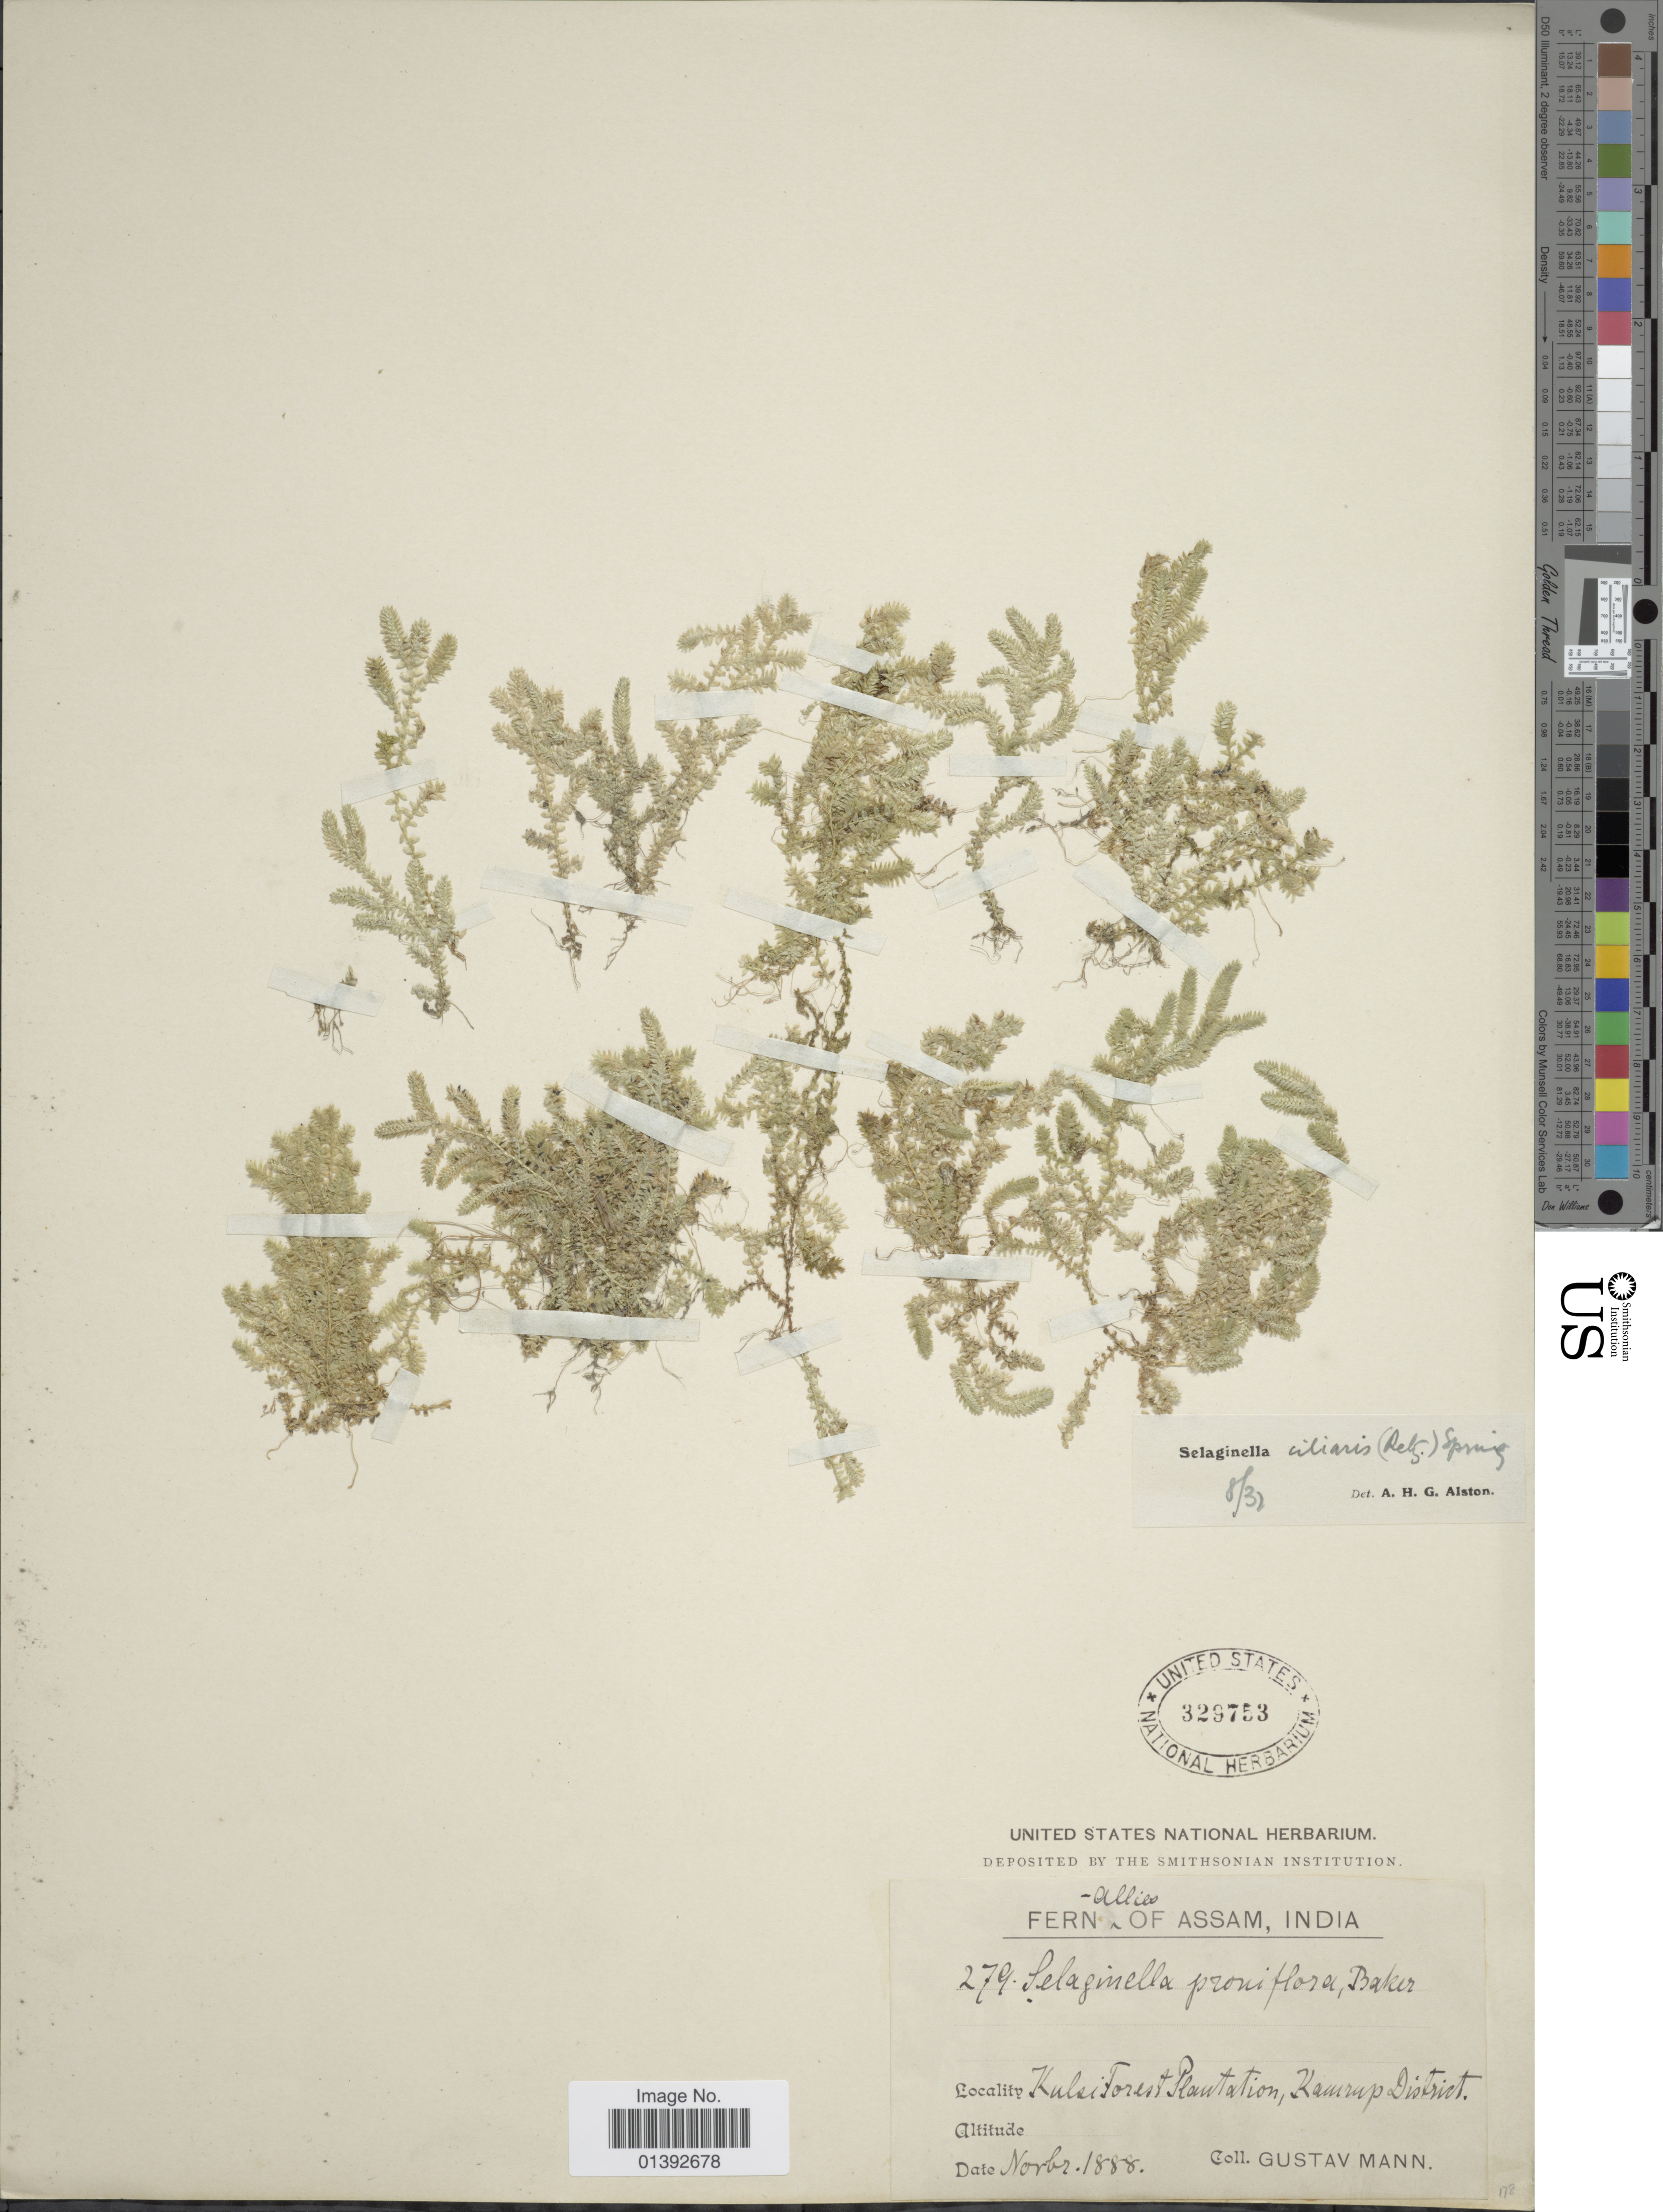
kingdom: Plantae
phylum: Tracheophyta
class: Lycopodiopsida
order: Selaginellales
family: Selaginellaceae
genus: Selaginella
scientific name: Selaginella ciliaris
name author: (Retz.) Spring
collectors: G. Mann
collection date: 1888-11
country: India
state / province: Assam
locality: Kulsi Forest Plantation, Kamrup District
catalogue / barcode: US 329753